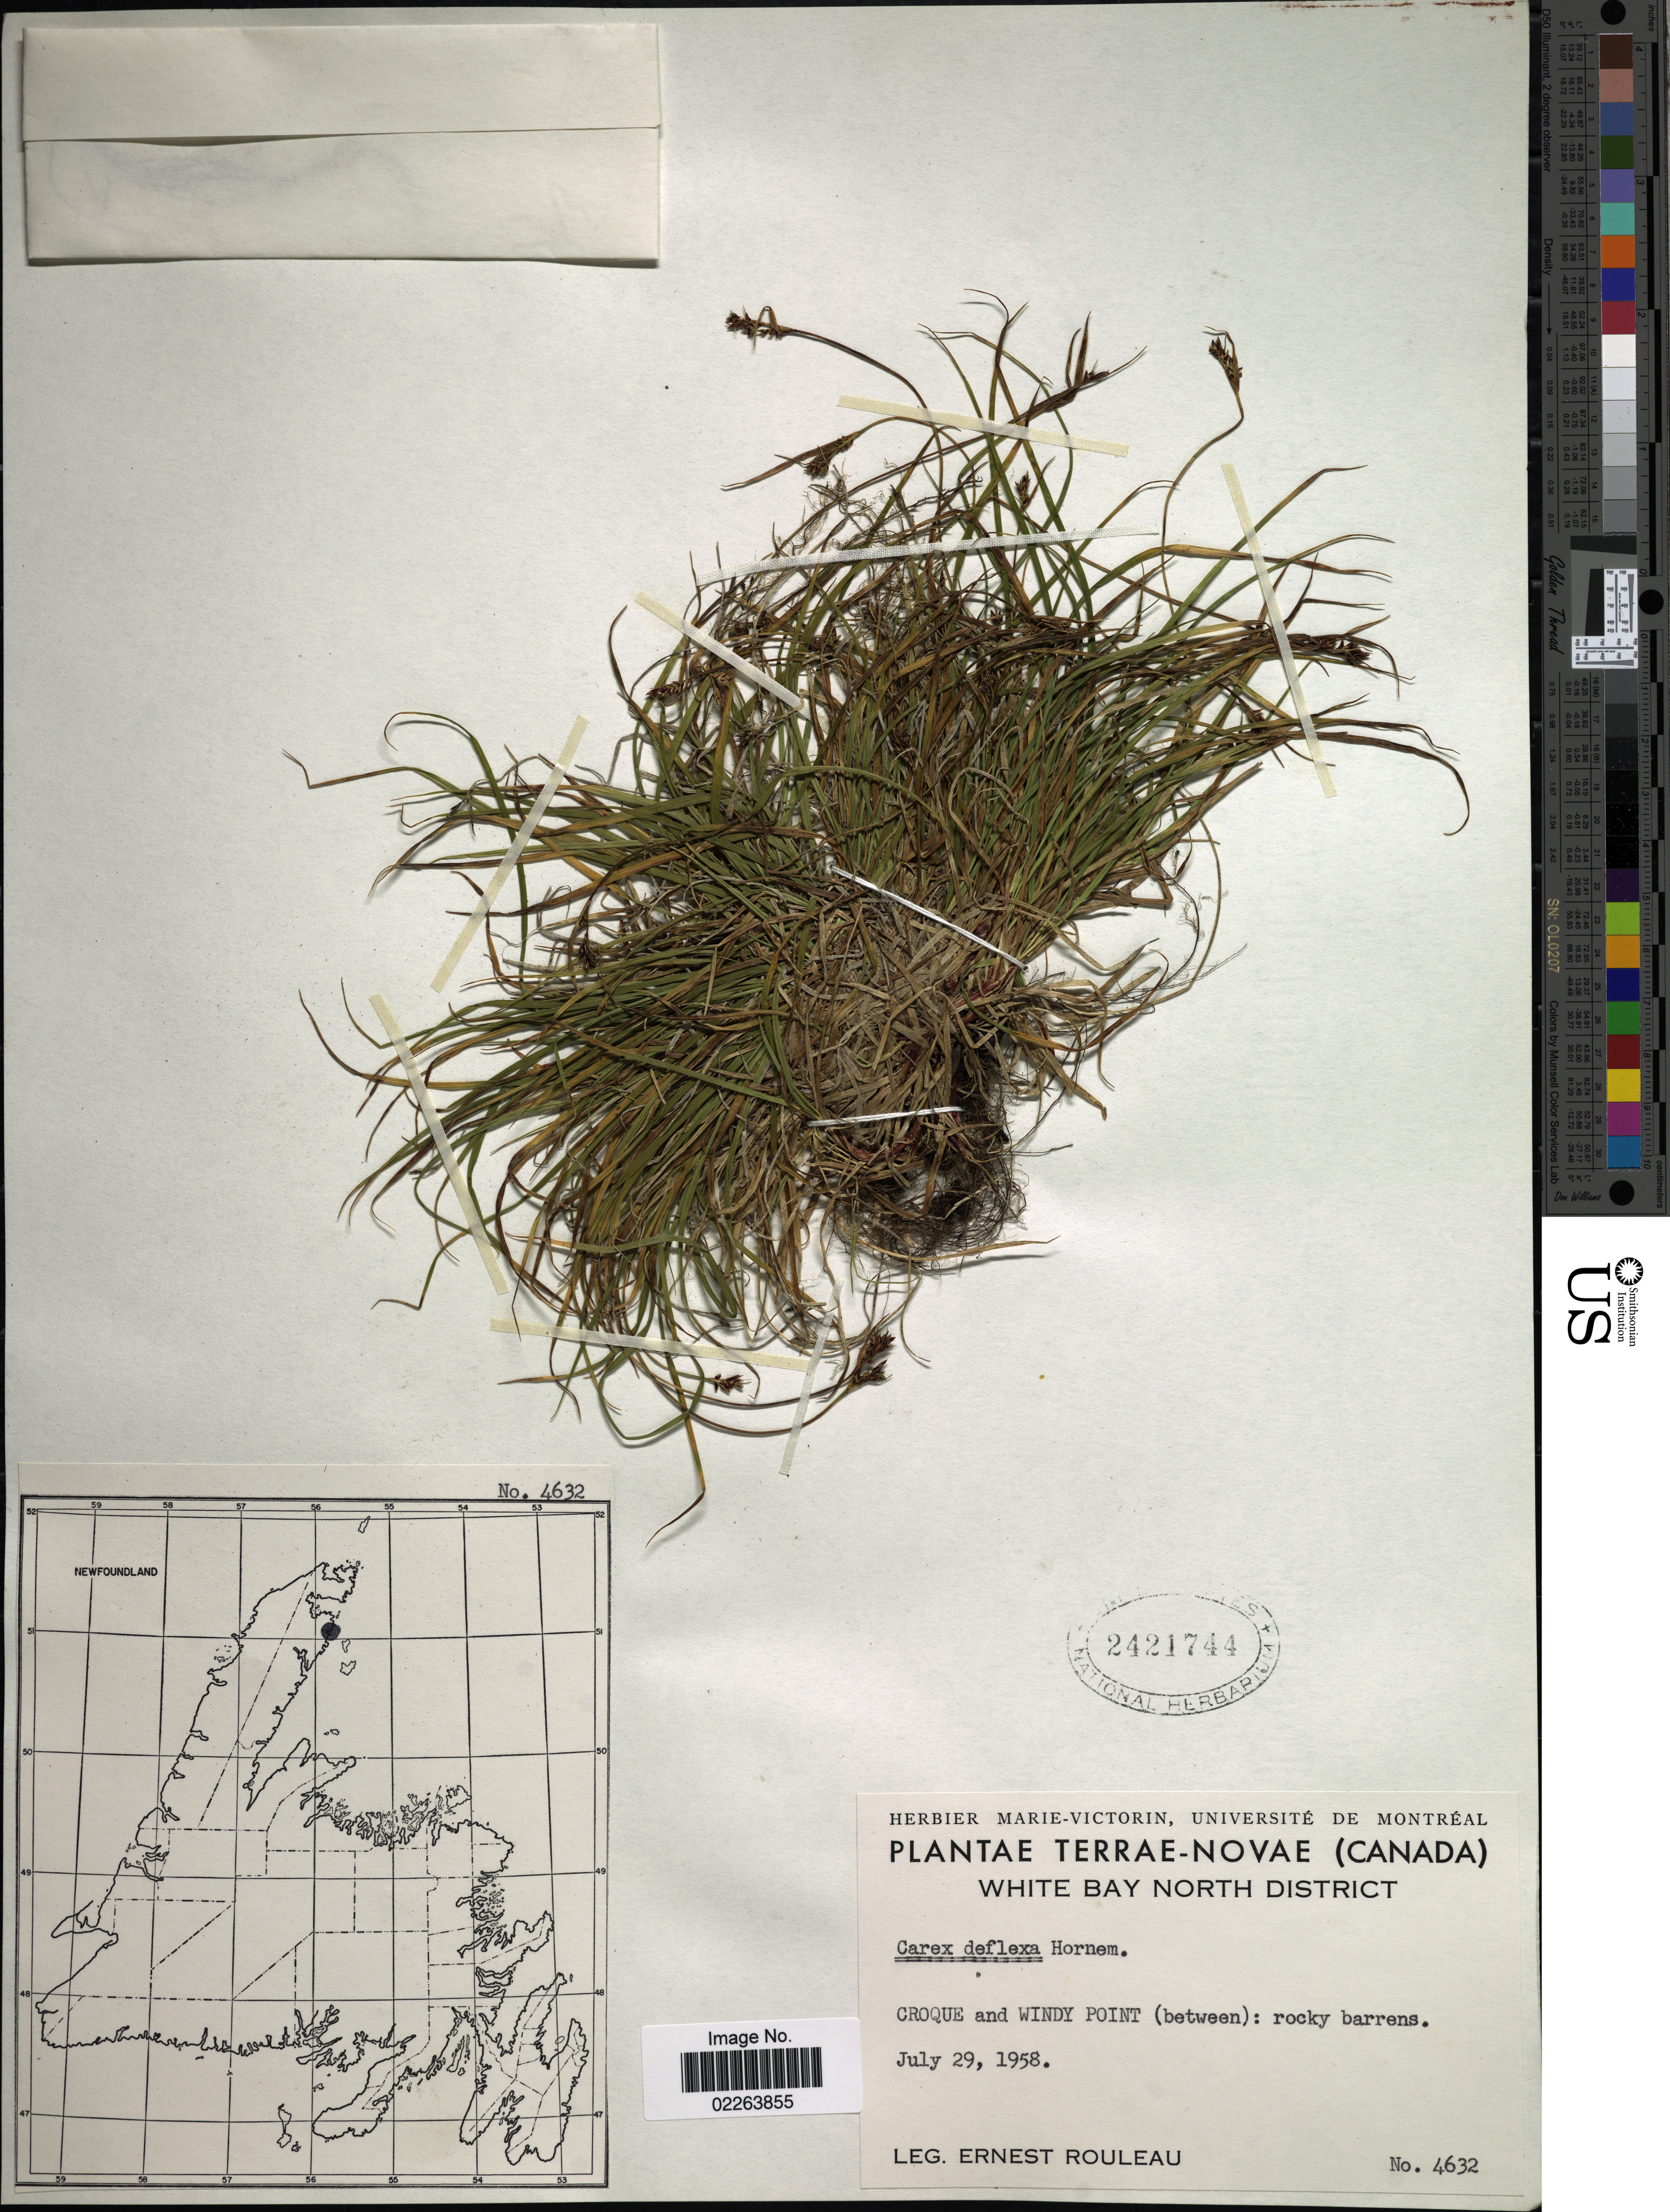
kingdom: Plantae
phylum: Tracheophyta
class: Liliopsida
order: Poales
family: Cyperaceae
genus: Carex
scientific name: Carex deflexa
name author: Hornem.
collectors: E. Rouleau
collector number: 4632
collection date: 1958-07-29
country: Canada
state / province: Newfoundland and Labrador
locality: Terrae-Novae, White Bay North District, Croque and Windy Point (between): rocky barrens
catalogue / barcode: US 2421744